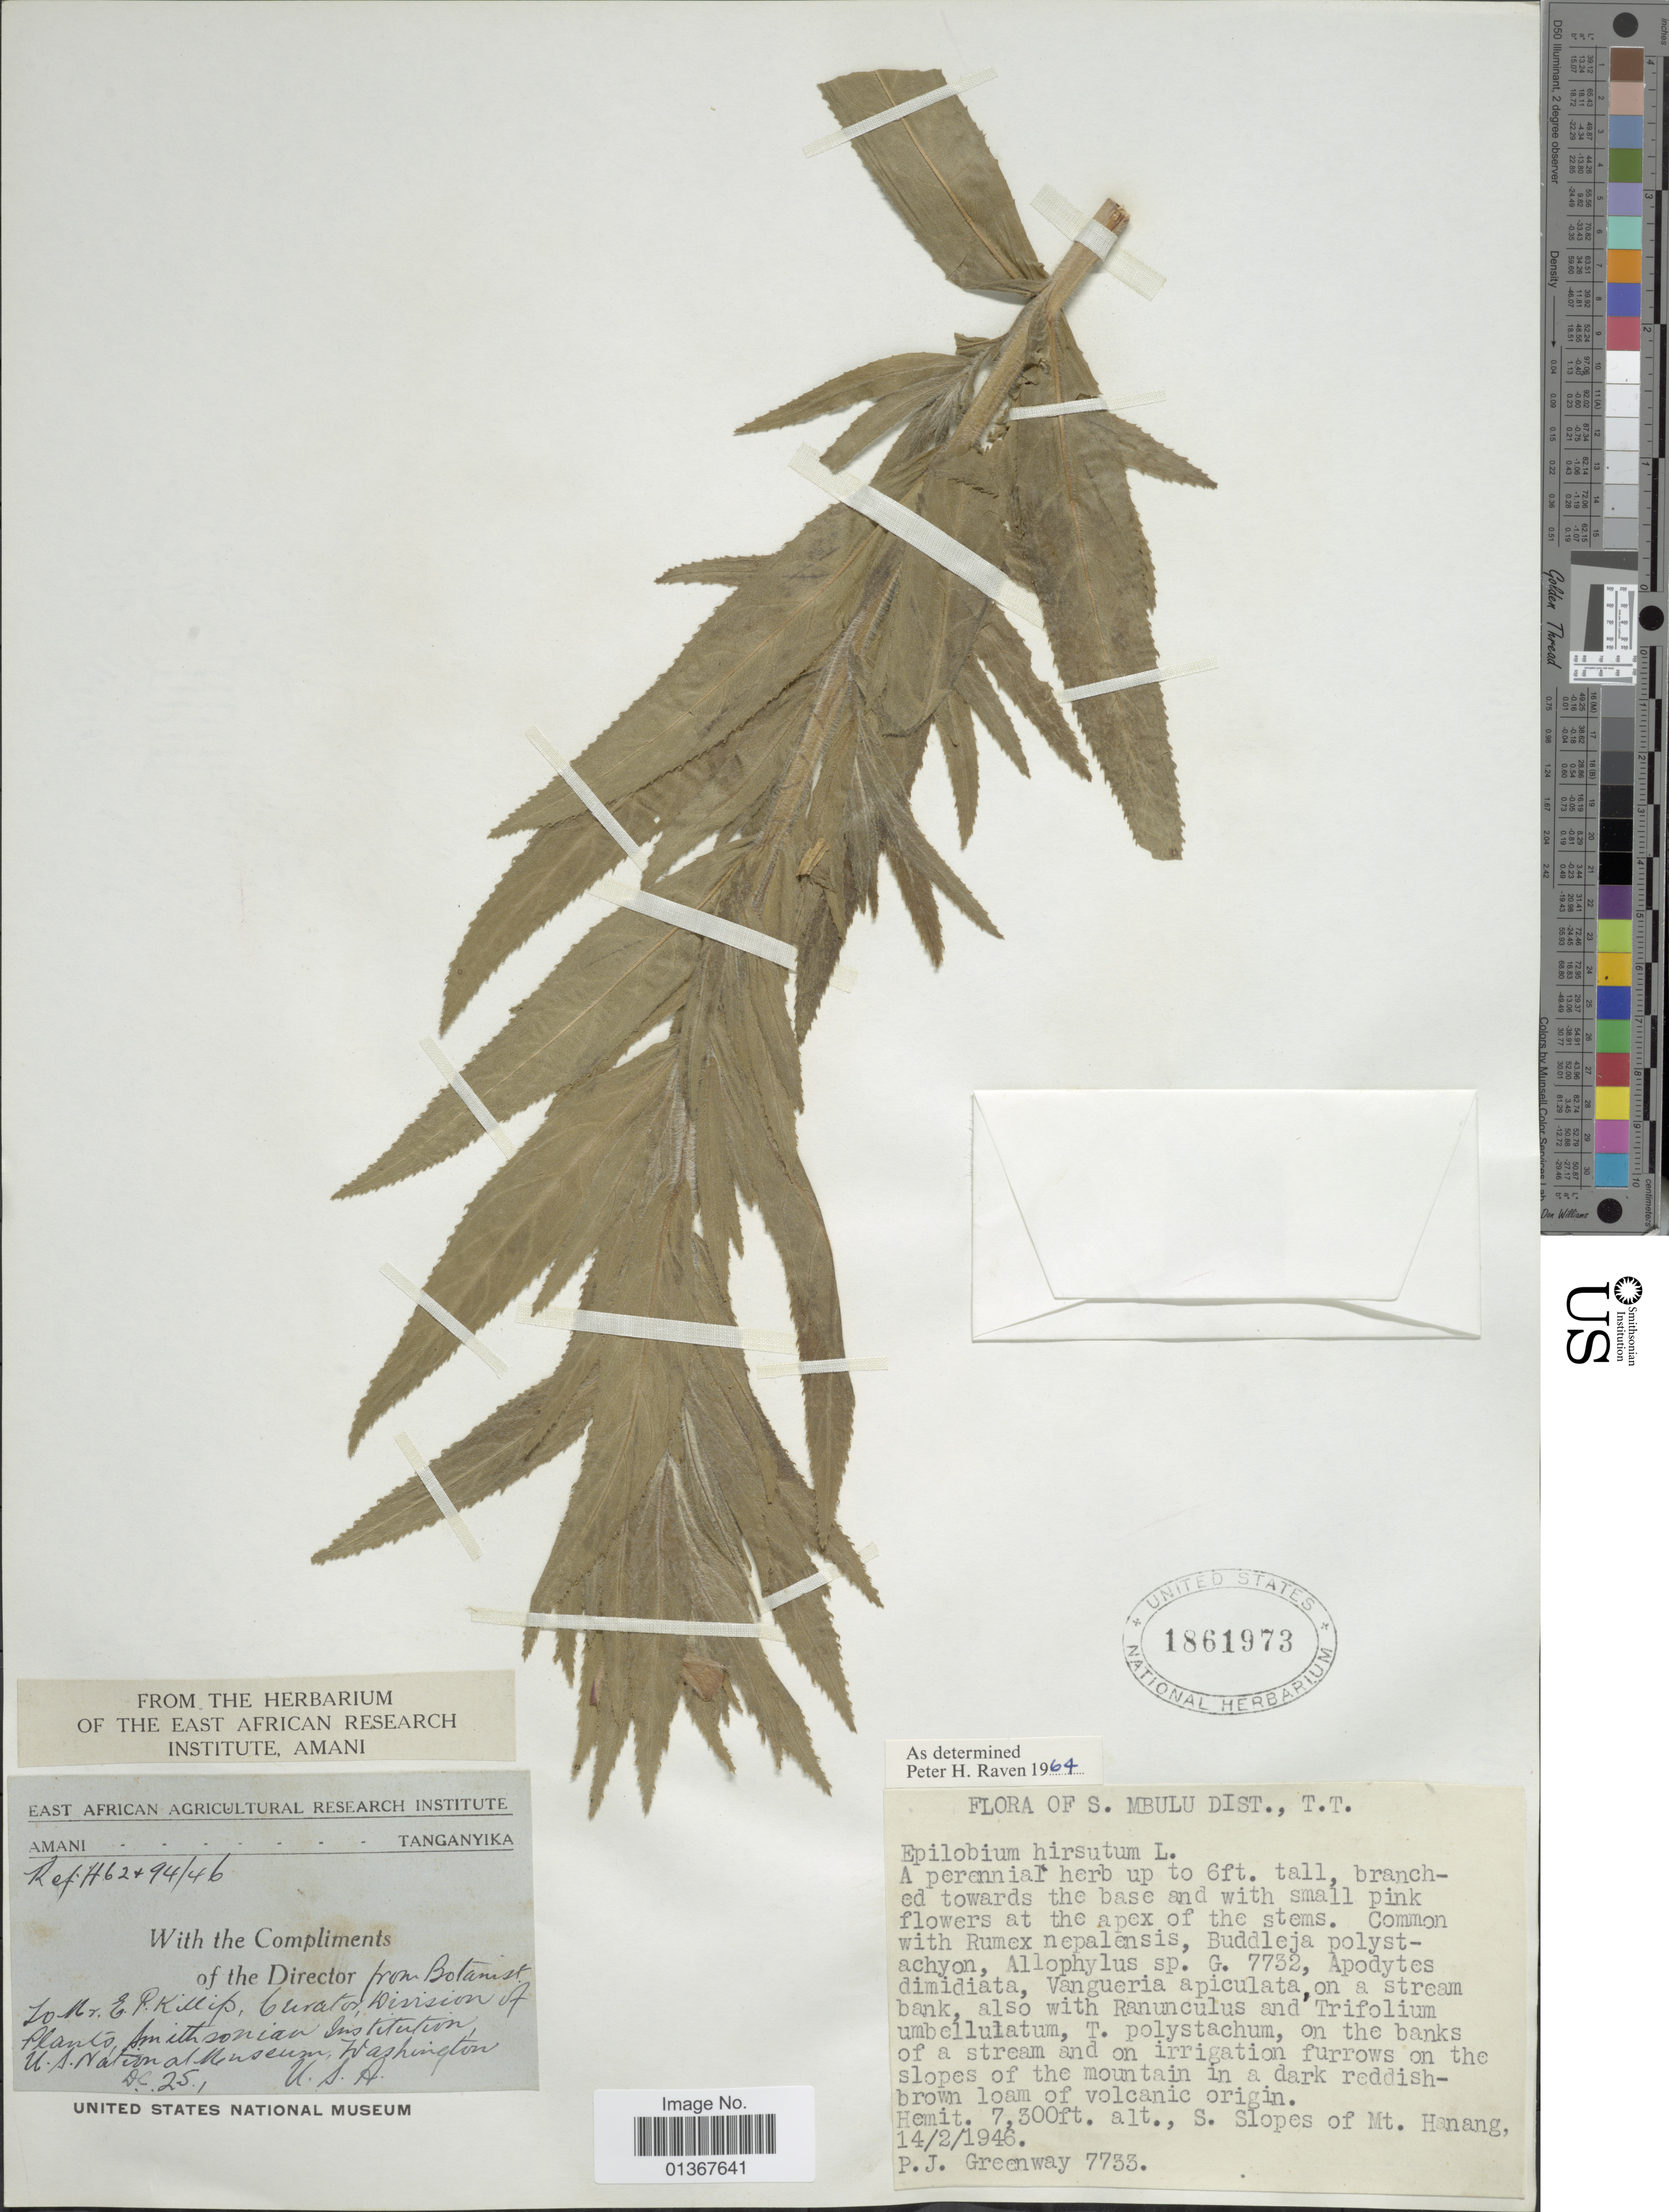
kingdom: Plantae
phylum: Tracheophyta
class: Magnoliopsida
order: Myrtales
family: Onagraceae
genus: Epilobium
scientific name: Epilobium hirsutum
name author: L.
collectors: P. J. Greenway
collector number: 7733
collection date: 1946-02-14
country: Tanzania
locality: S. Mbulu Dist. S. Slopes of Mt. Hanang.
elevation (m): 2225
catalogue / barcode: US 1861973